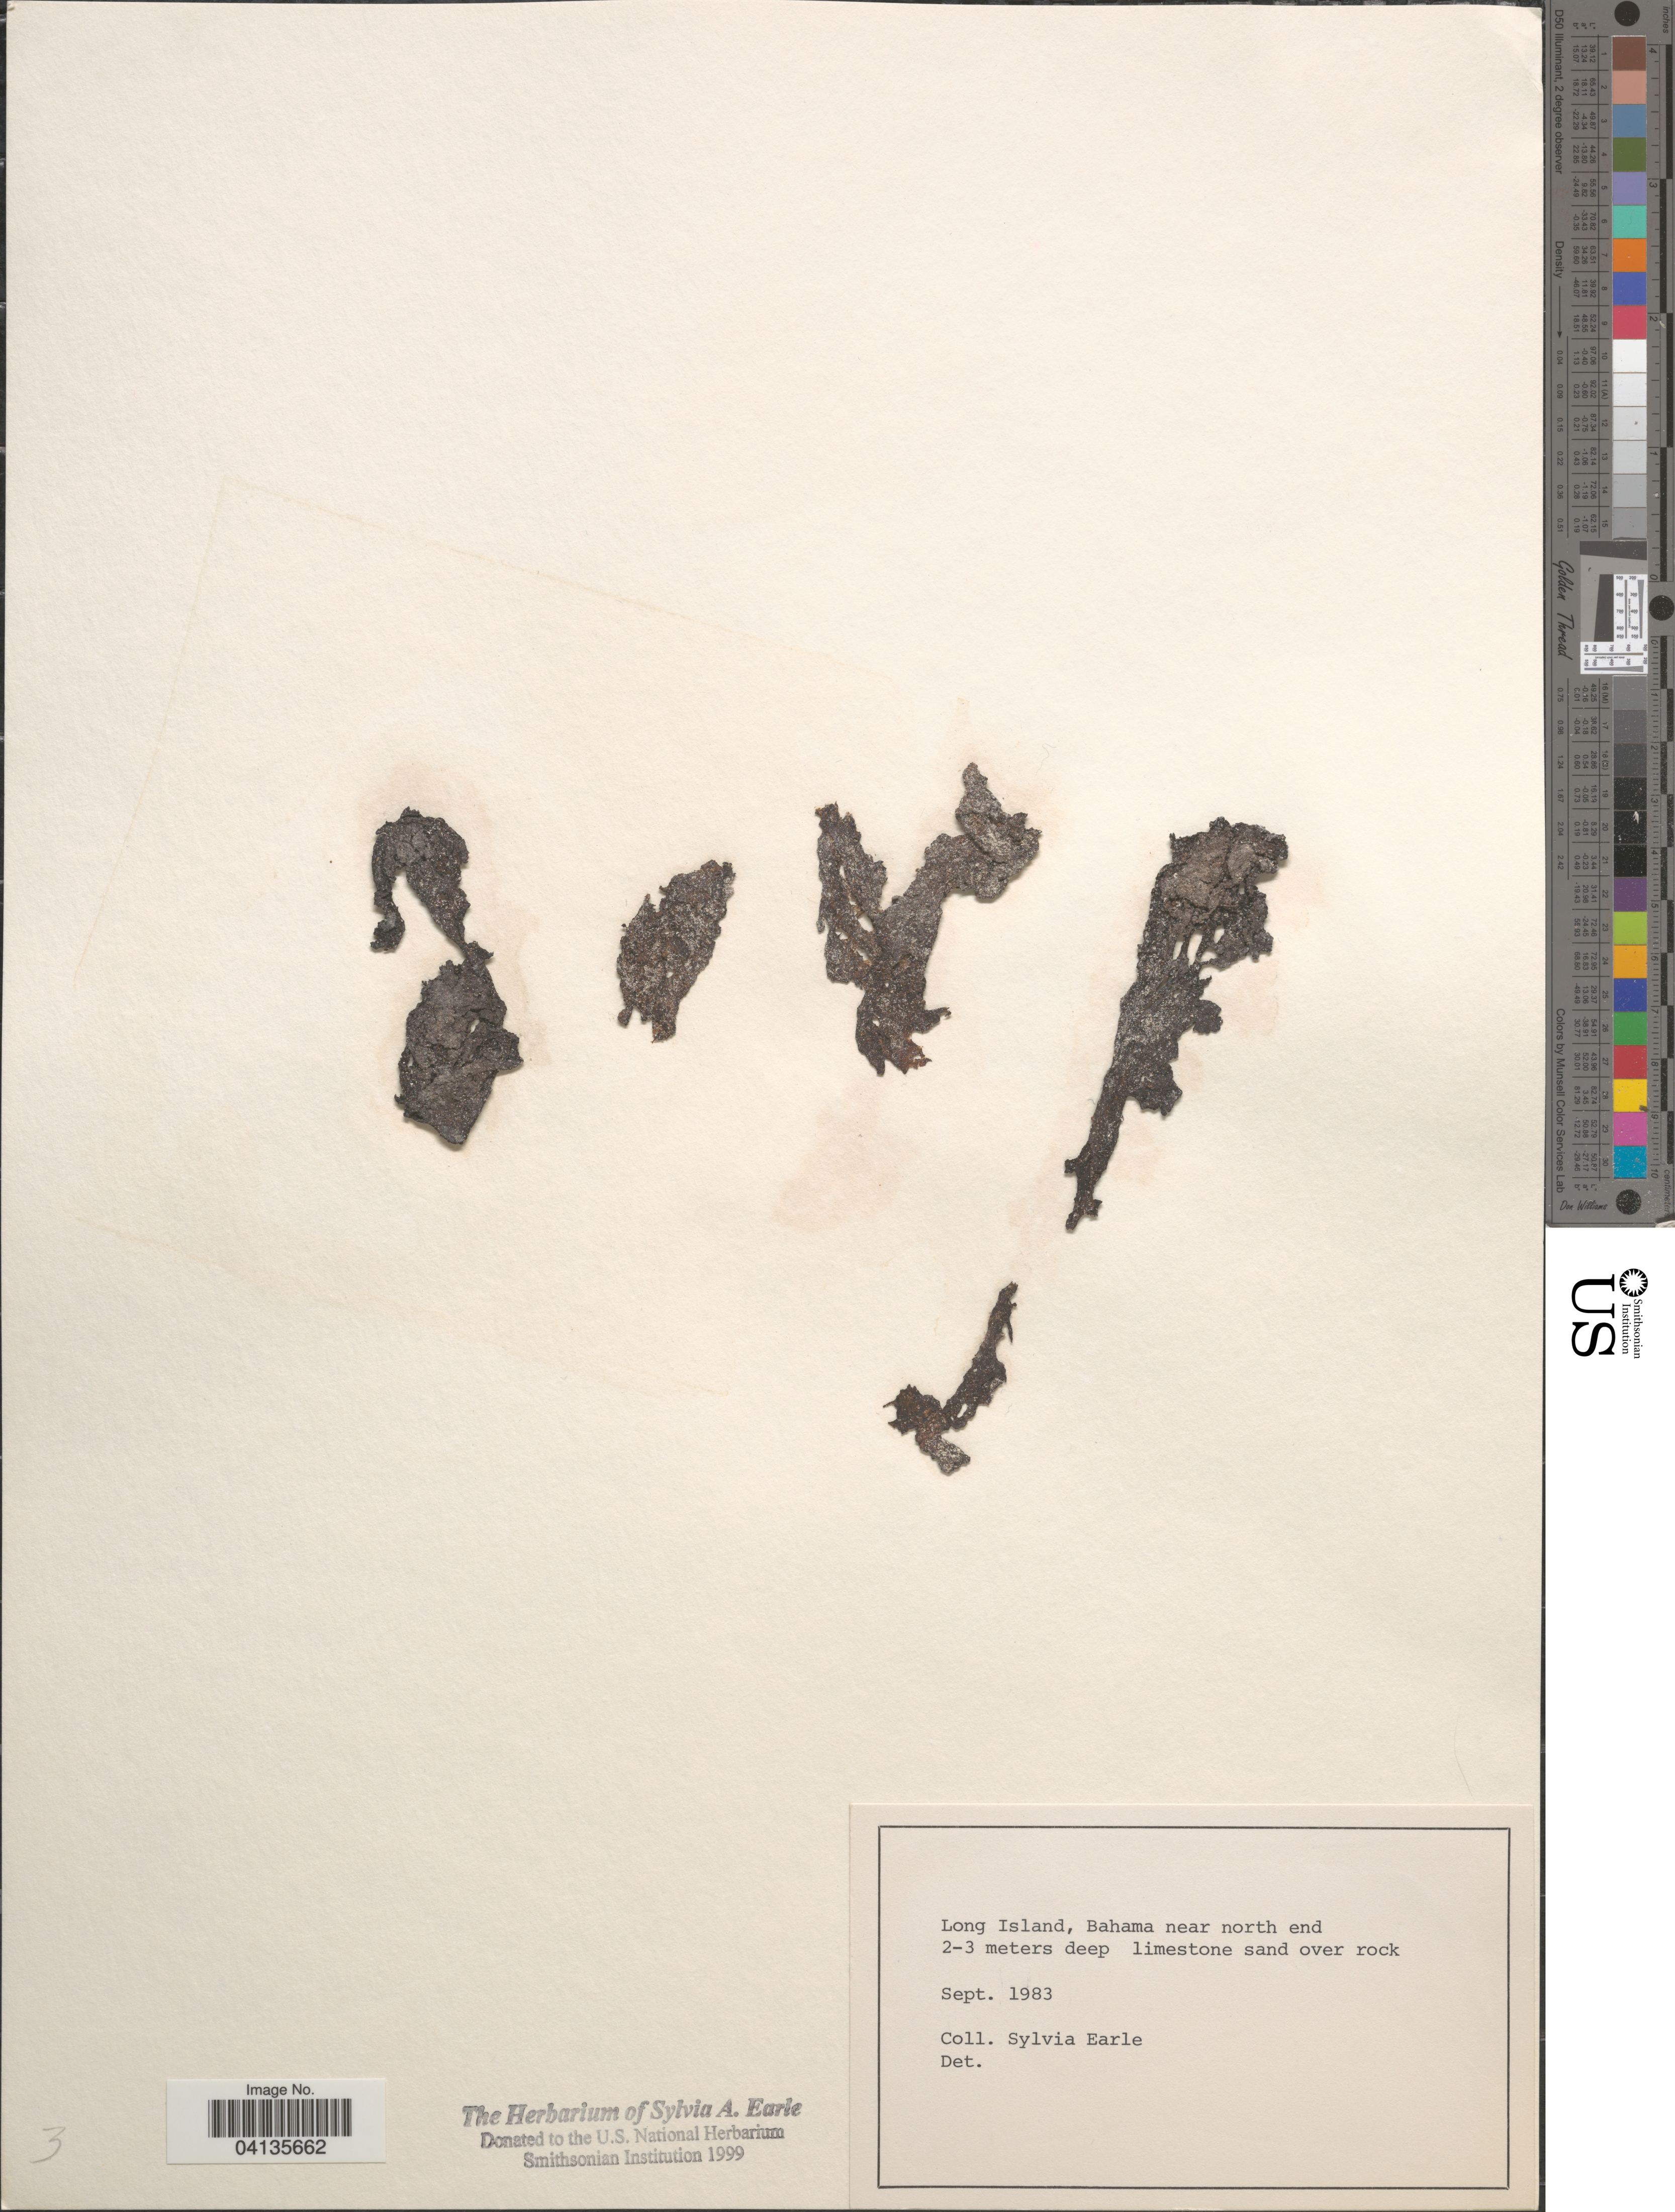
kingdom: Plantae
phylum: Rhodophyta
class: Florideophyceae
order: Corallinales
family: Corallinaceae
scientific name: Crustose Coralline Algae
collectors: S. A. Earle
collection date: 1983-09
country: Bahamas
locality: Long Island, Bahama near north end.